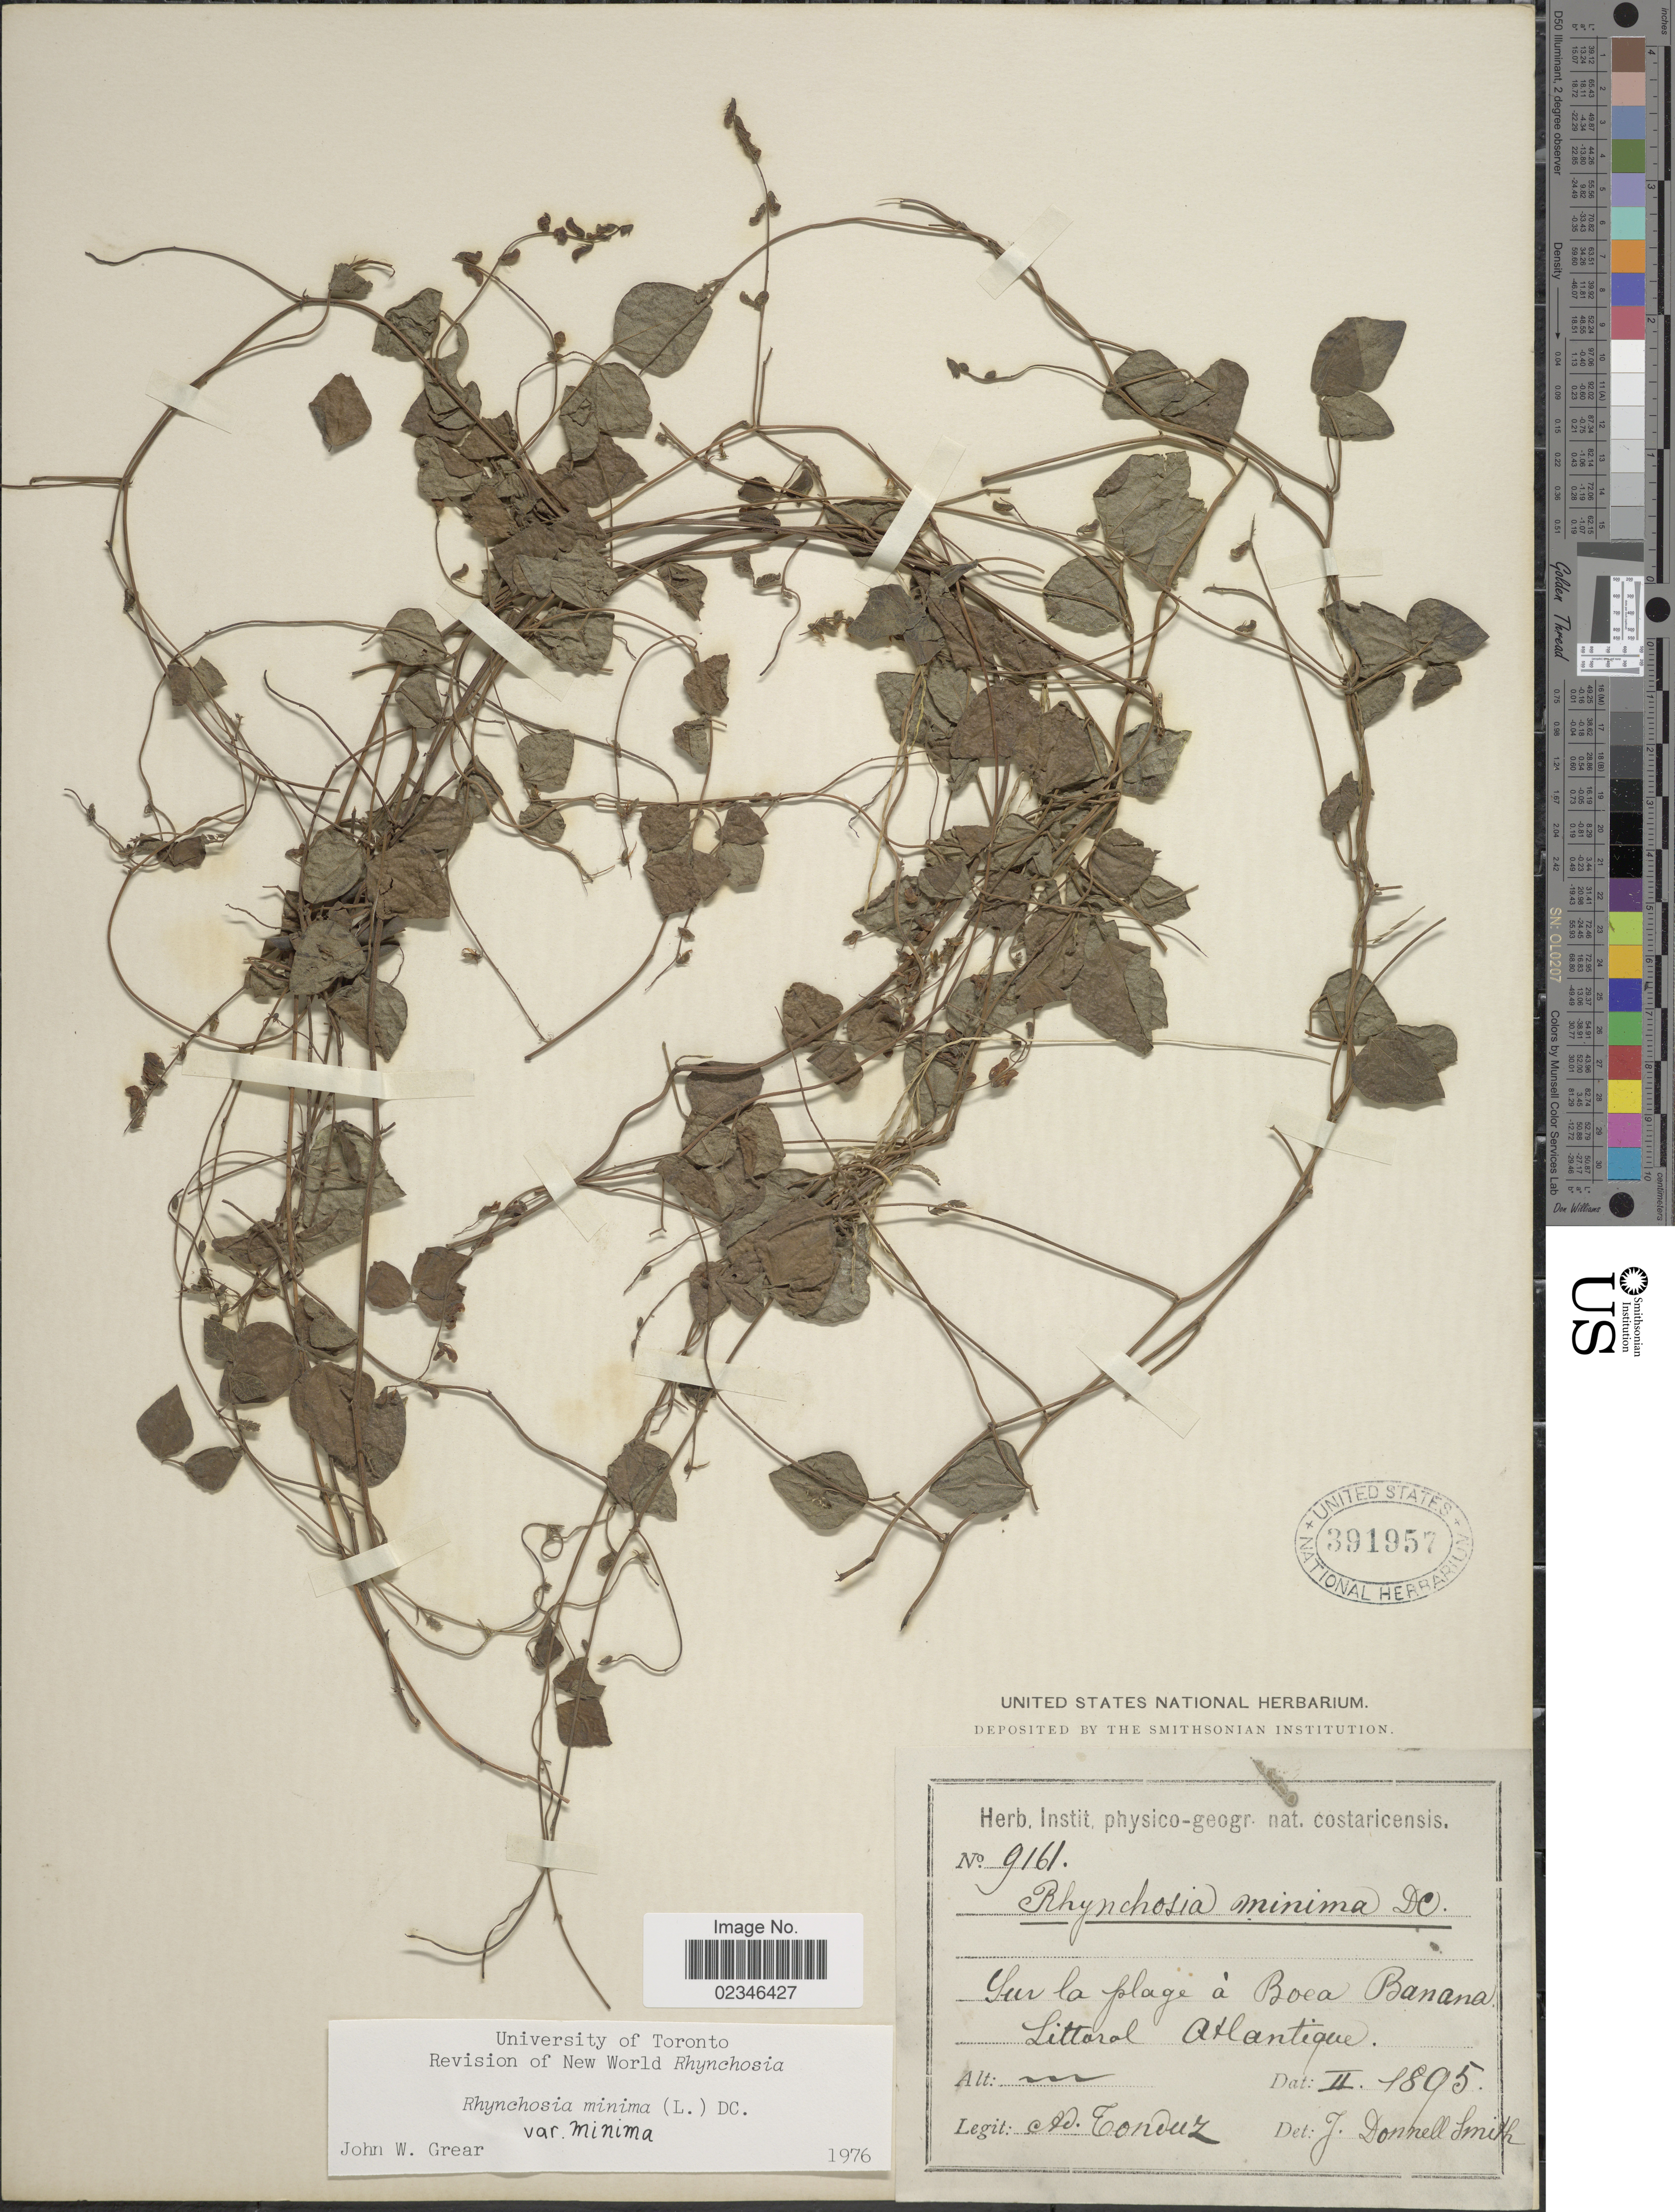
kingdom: Plantae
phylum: Tracheophyta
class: Magnoliopsida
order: Fabales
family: Fabaceae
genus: Rhynchosia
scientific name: Rhynchosia minima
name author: (L.) DC.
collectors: A. Tonduz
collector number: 9161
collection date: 1895-02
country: Costa Rica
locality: Sur la plage á Boea Banana. Littoral Atlantique.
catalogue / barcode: US 391957